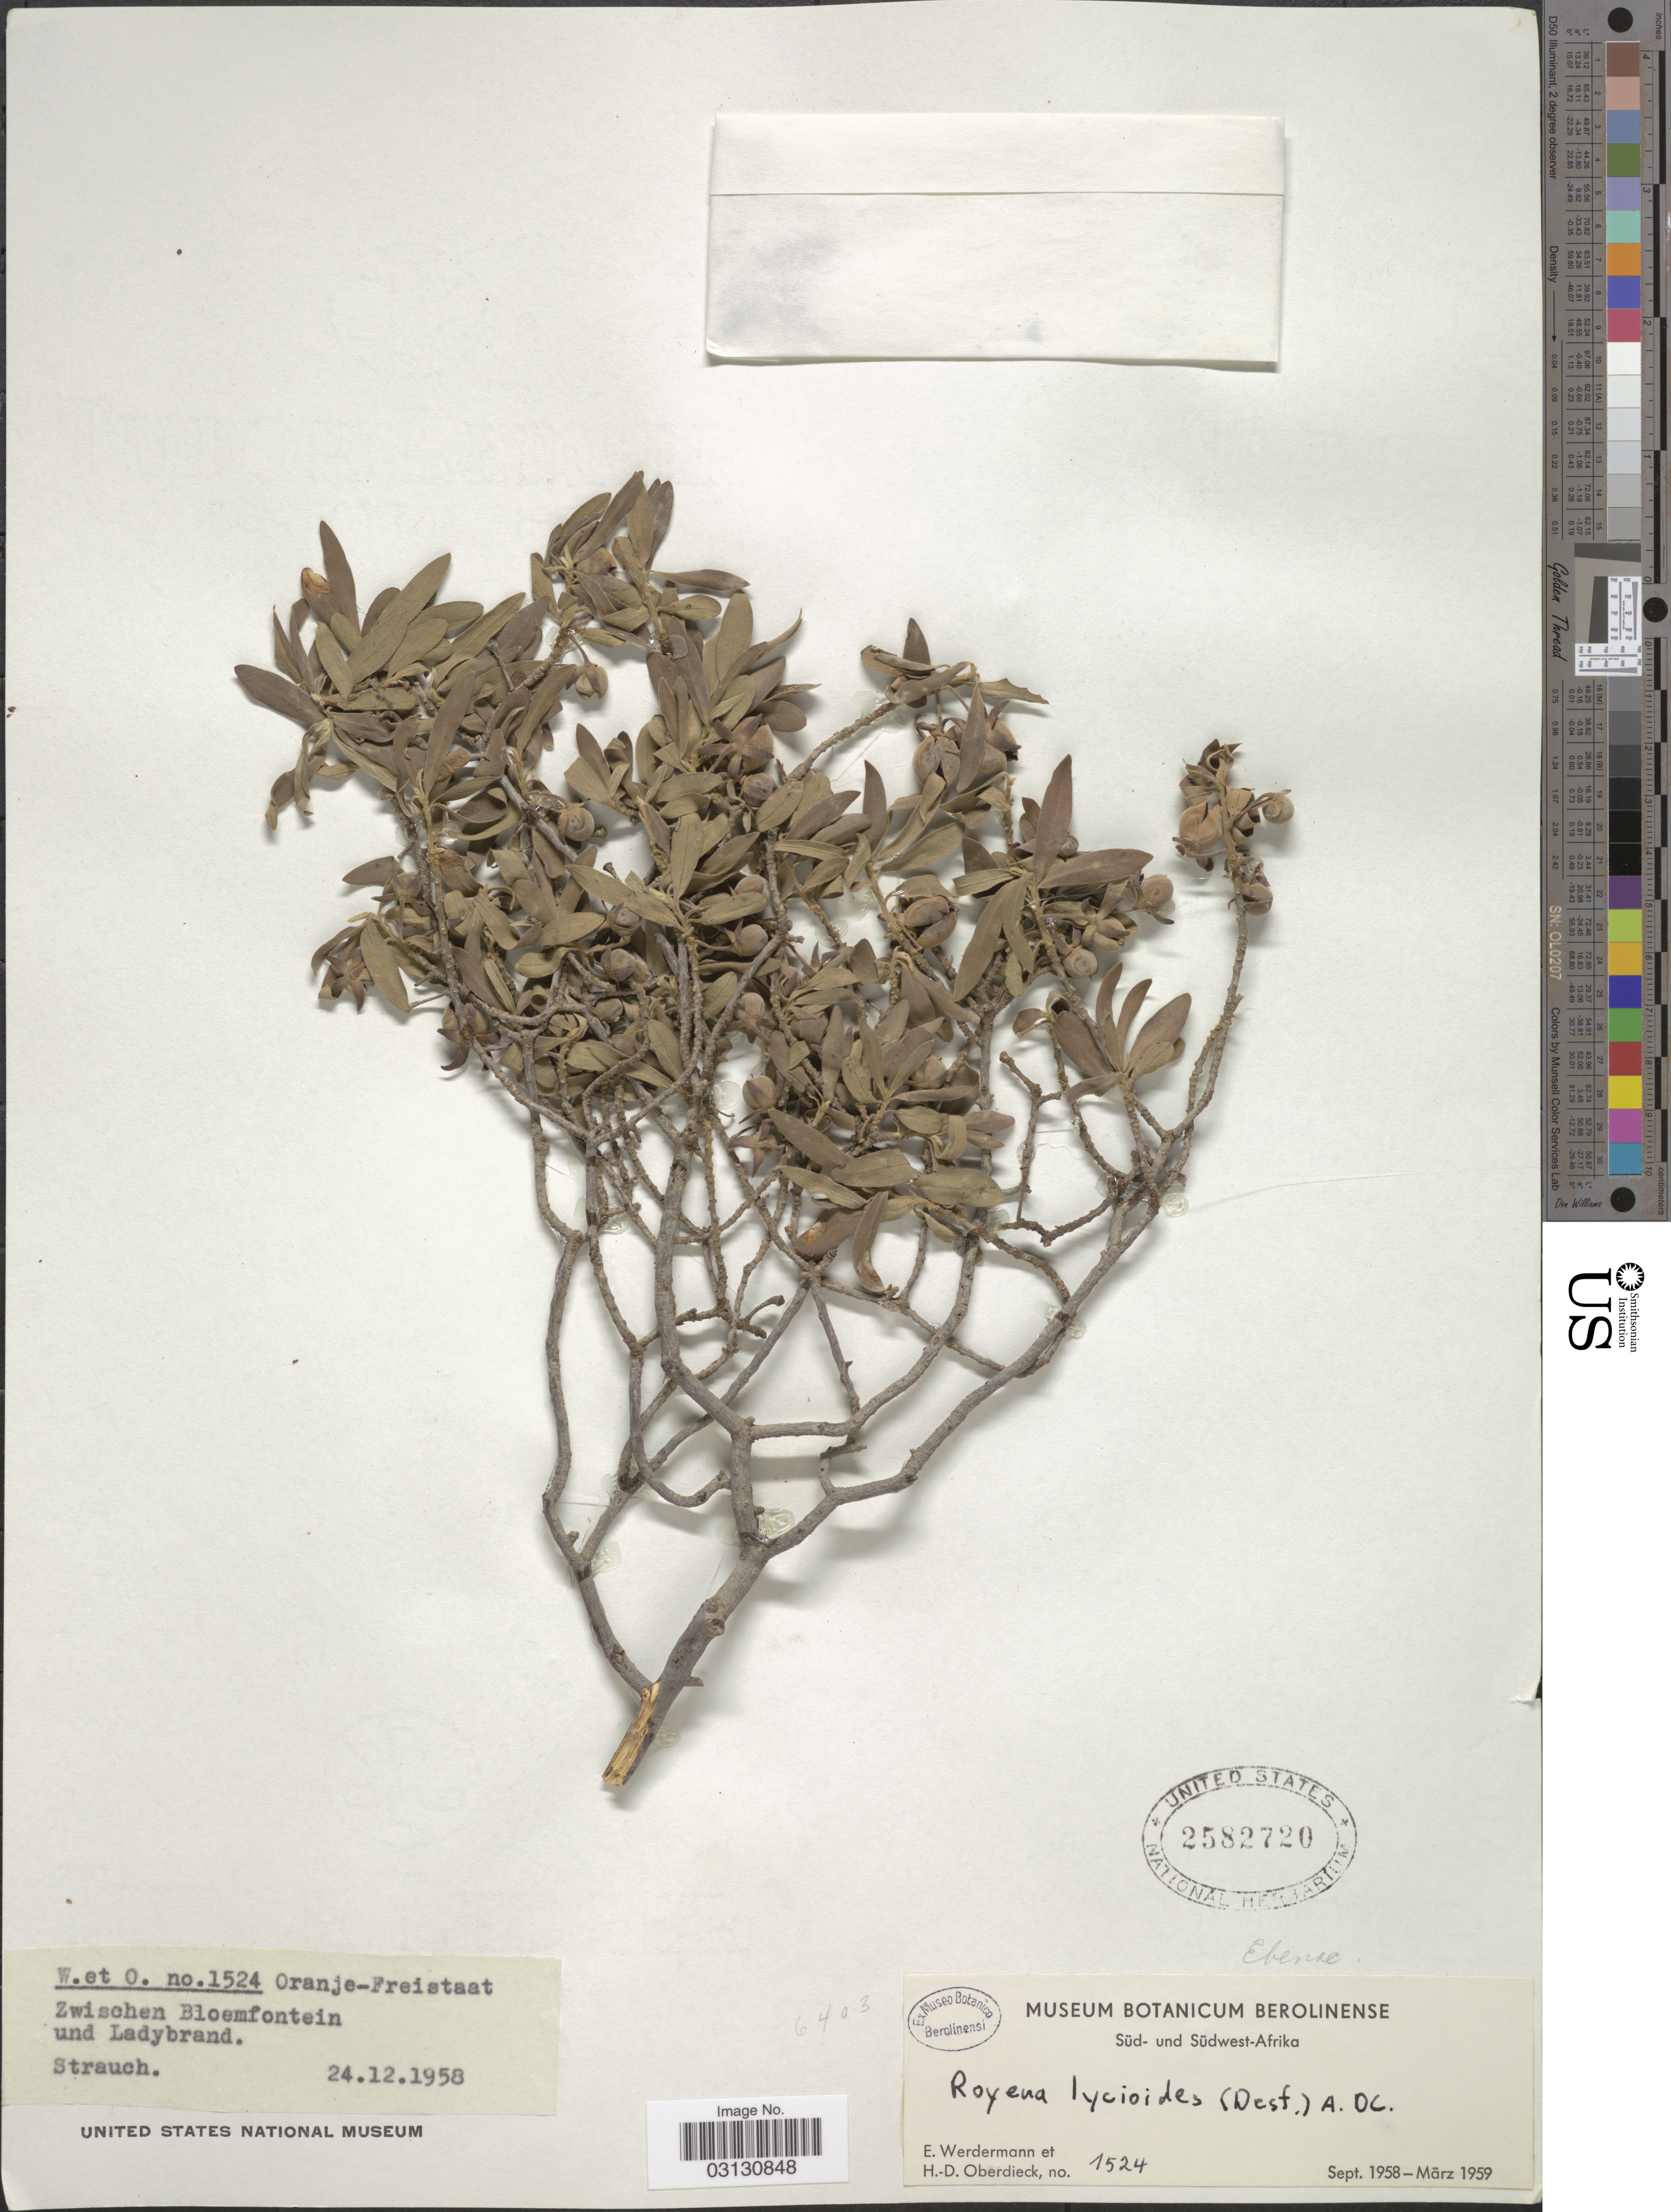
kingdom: Plantae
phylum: Tracheophyta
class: Magnoliopsida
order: Ericales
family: Ebenaceae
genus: Royena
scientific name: Royena lycioides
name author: Desf. ex A. DC.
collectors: E. Werdermann & H. Oberdieck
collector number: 1524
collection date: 1958-12-24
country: South Africa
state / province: Free State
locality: Oranje-Freistaat, Zwischen Bloemfontein und Ladybrand.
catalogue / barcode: US 2582720